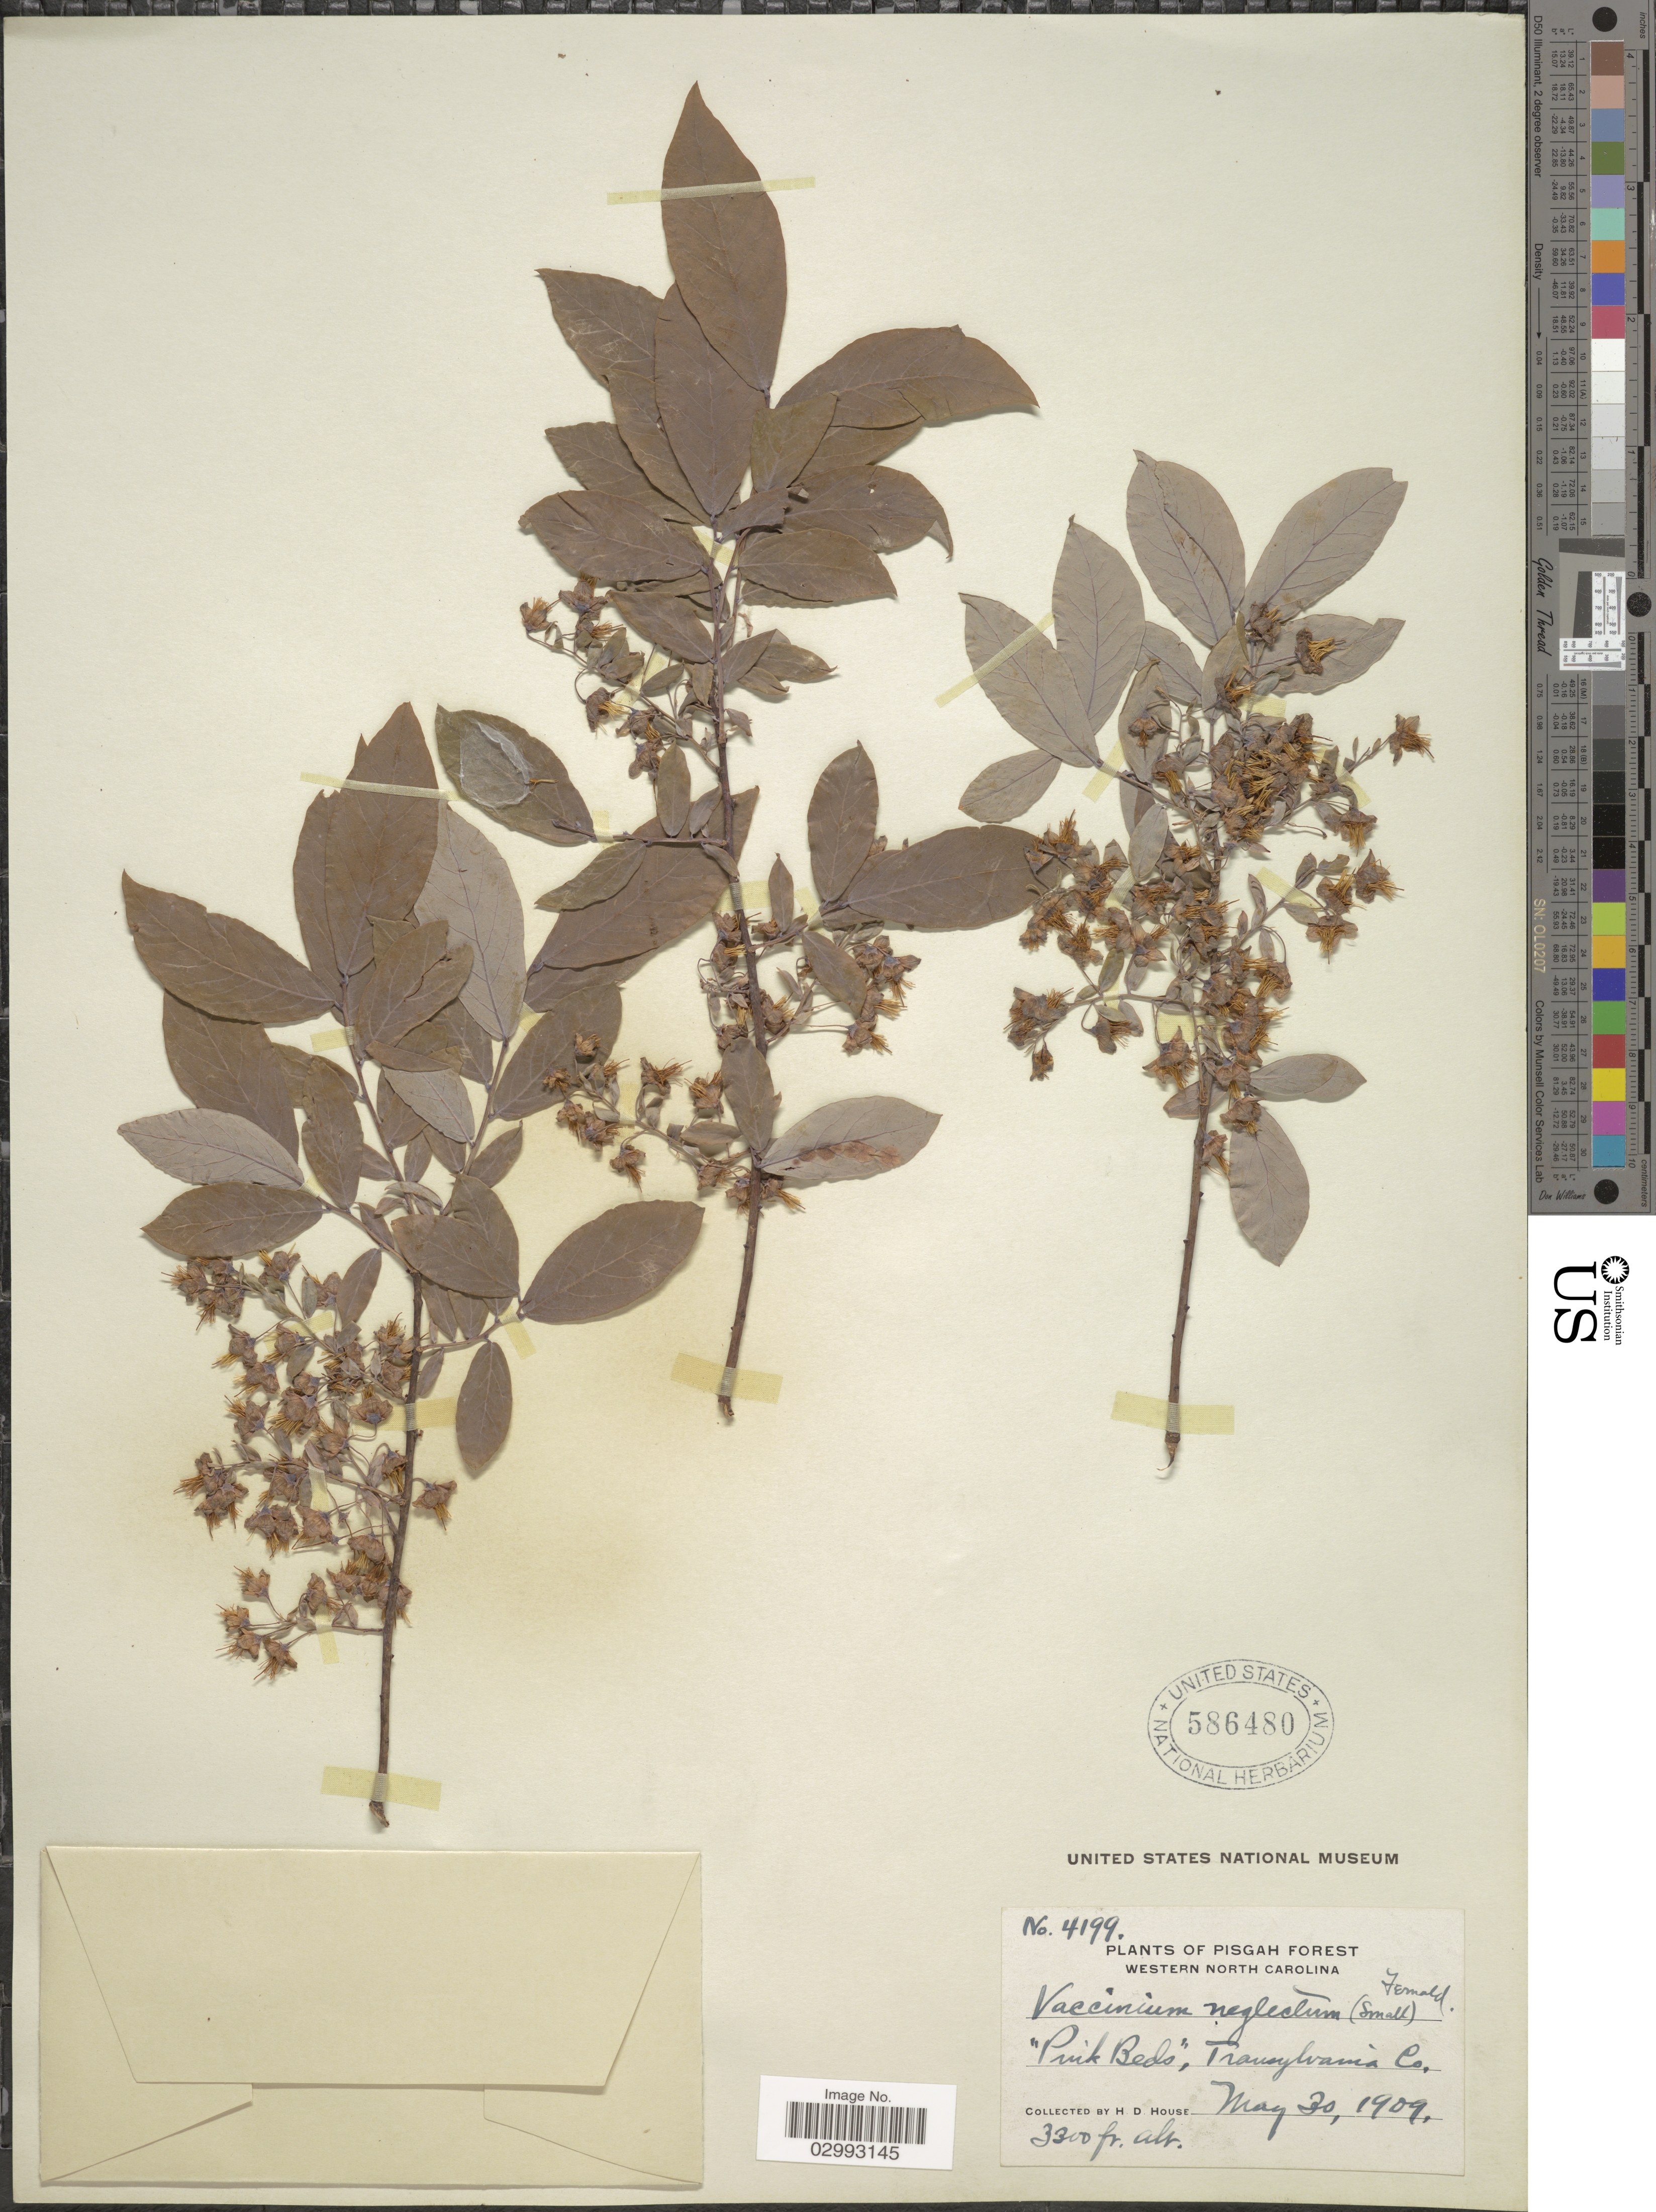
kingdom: Plantae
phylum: Tracheophyta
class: Magnoliopsida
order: Ericales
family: Ericaceae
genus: Polycodium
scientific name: Polycodium neglectum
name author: Small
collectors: H. D. House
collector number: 4199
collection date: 1909-05-30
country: United States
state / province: North Carolina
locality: Pisgah Forest. Western North Carolina. "Pink Beds", Transylvania Co.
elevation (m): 1006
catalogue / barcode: US 586480